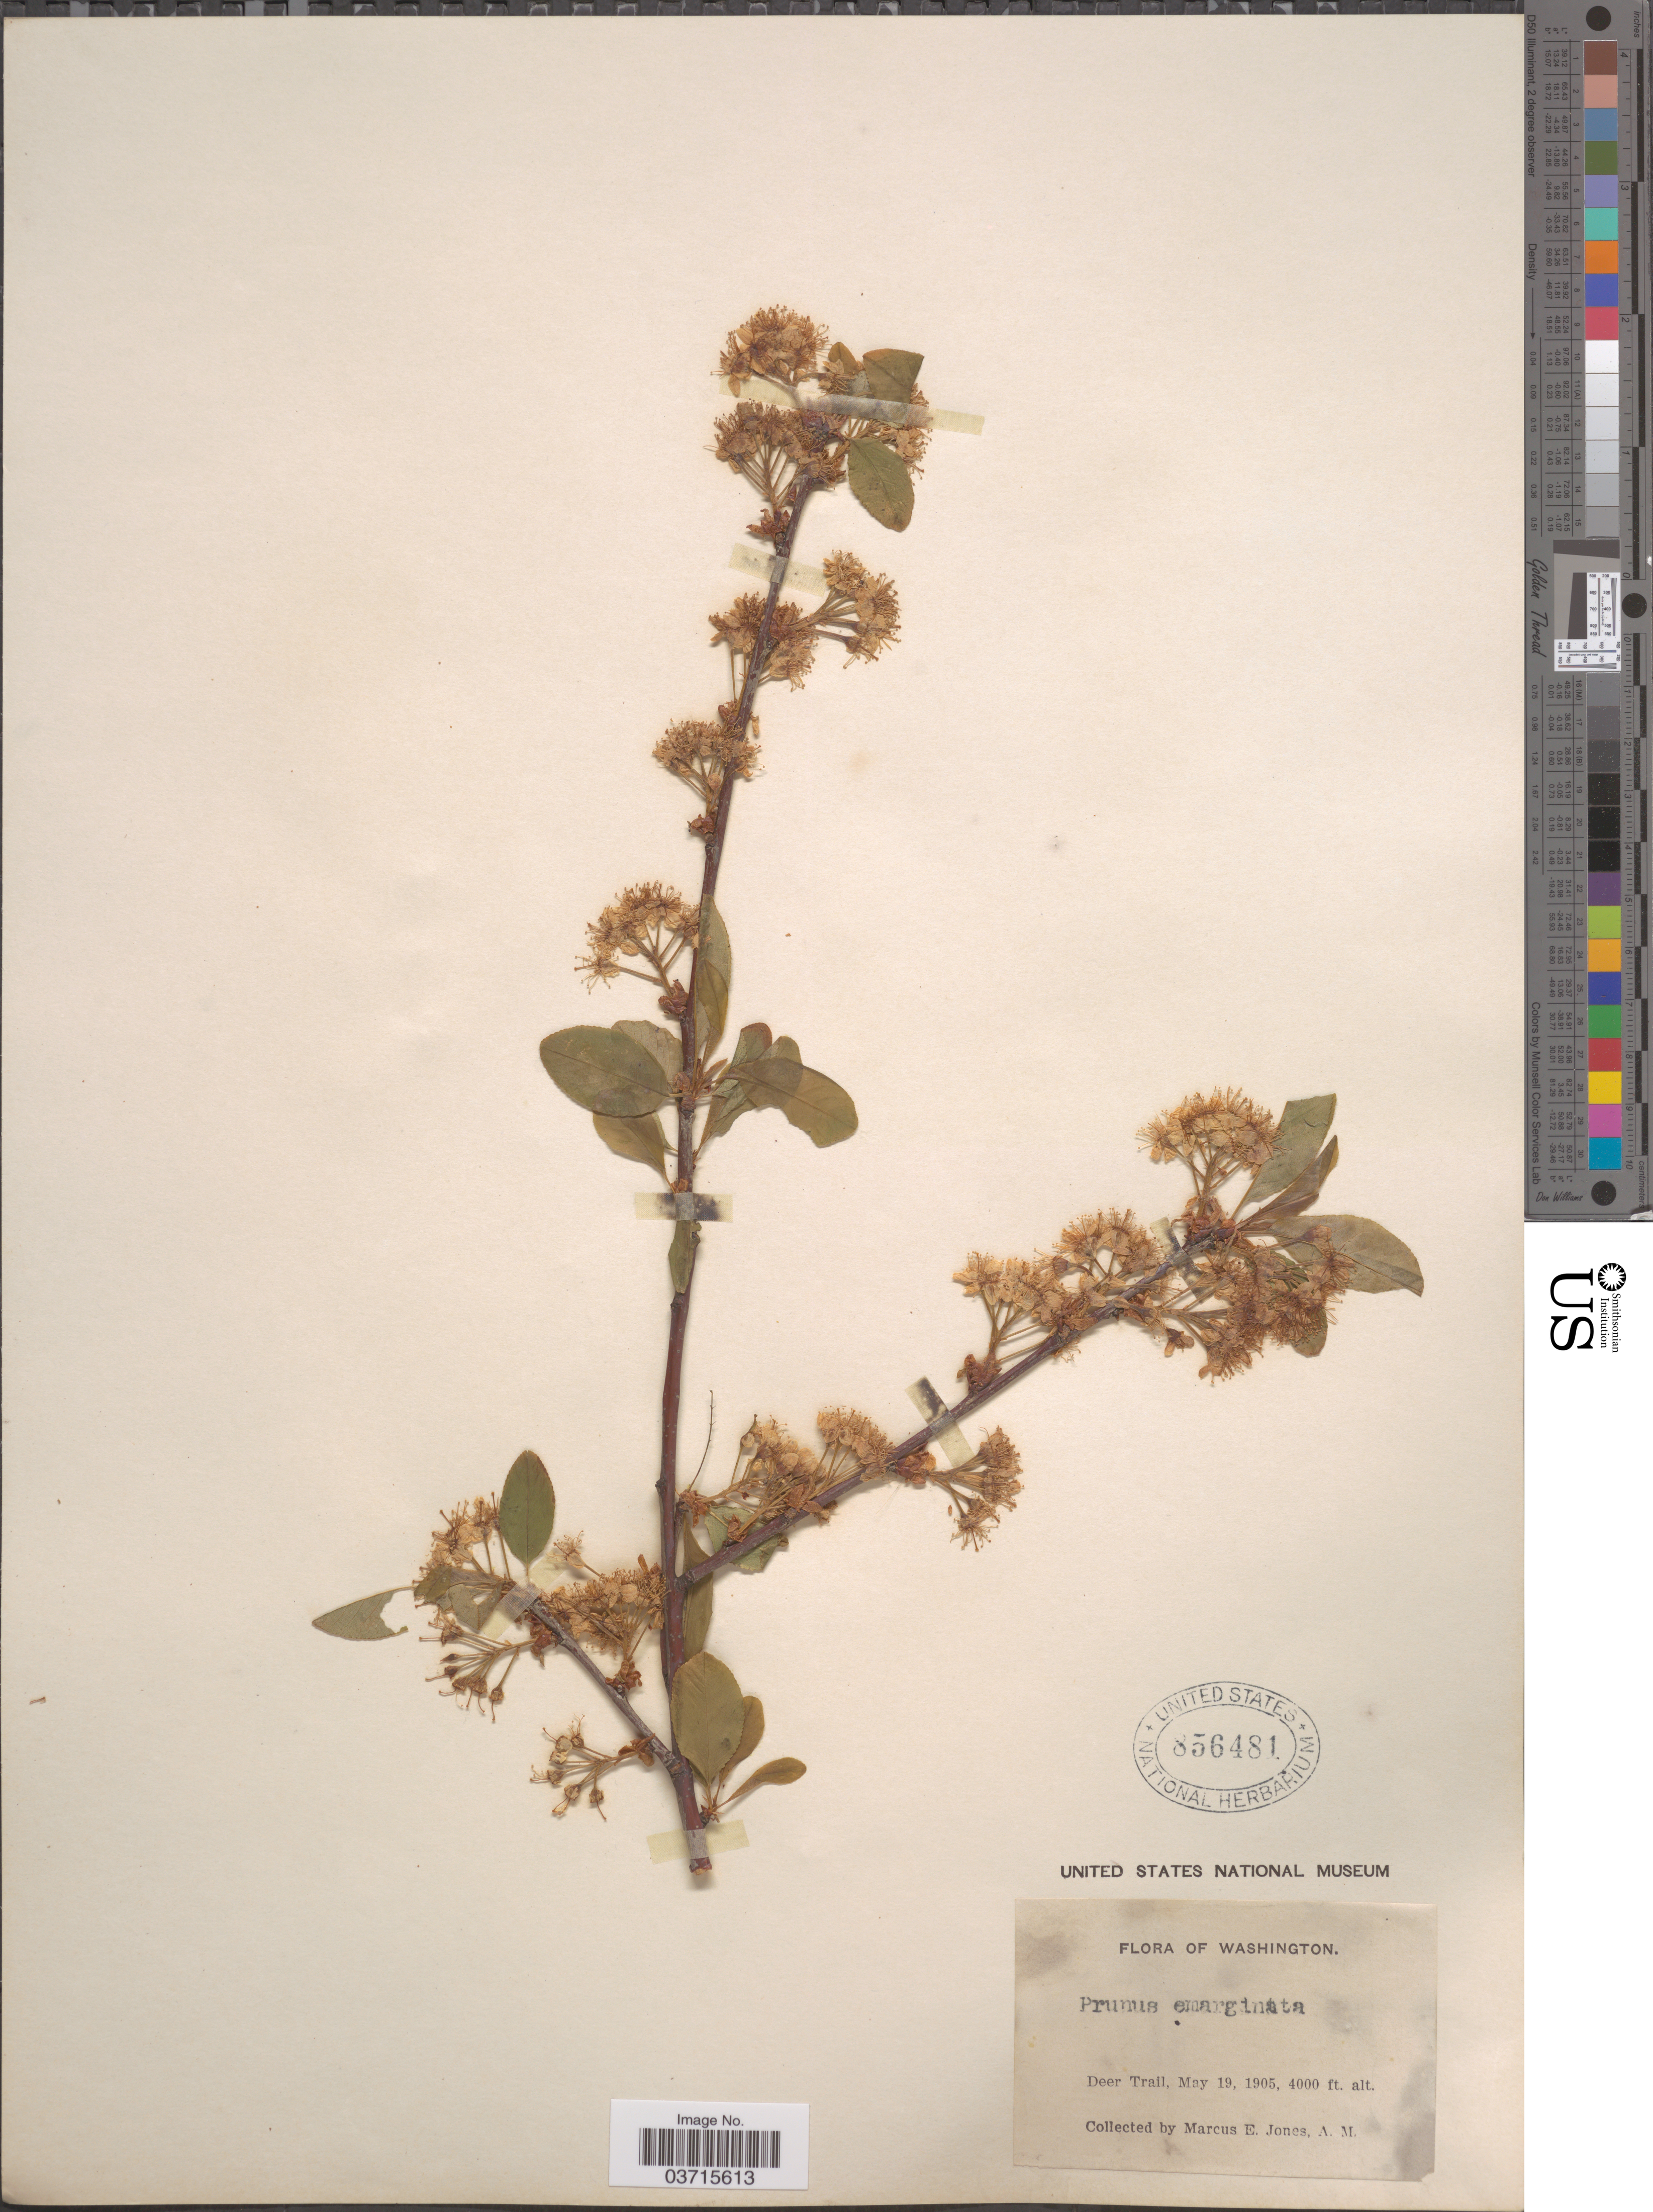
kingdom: Plantae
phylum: Tracheophyta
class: Magnoliopsida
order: Rosales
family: Rosaceae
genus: Prunus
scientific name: Prunus emarginata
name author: (Douglas ex Hook.) Eaton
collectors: M. E. Jones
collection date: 1905-05-19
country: United States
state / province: Washington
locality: Deer Trail.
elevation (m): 1219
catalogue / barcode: US 856481